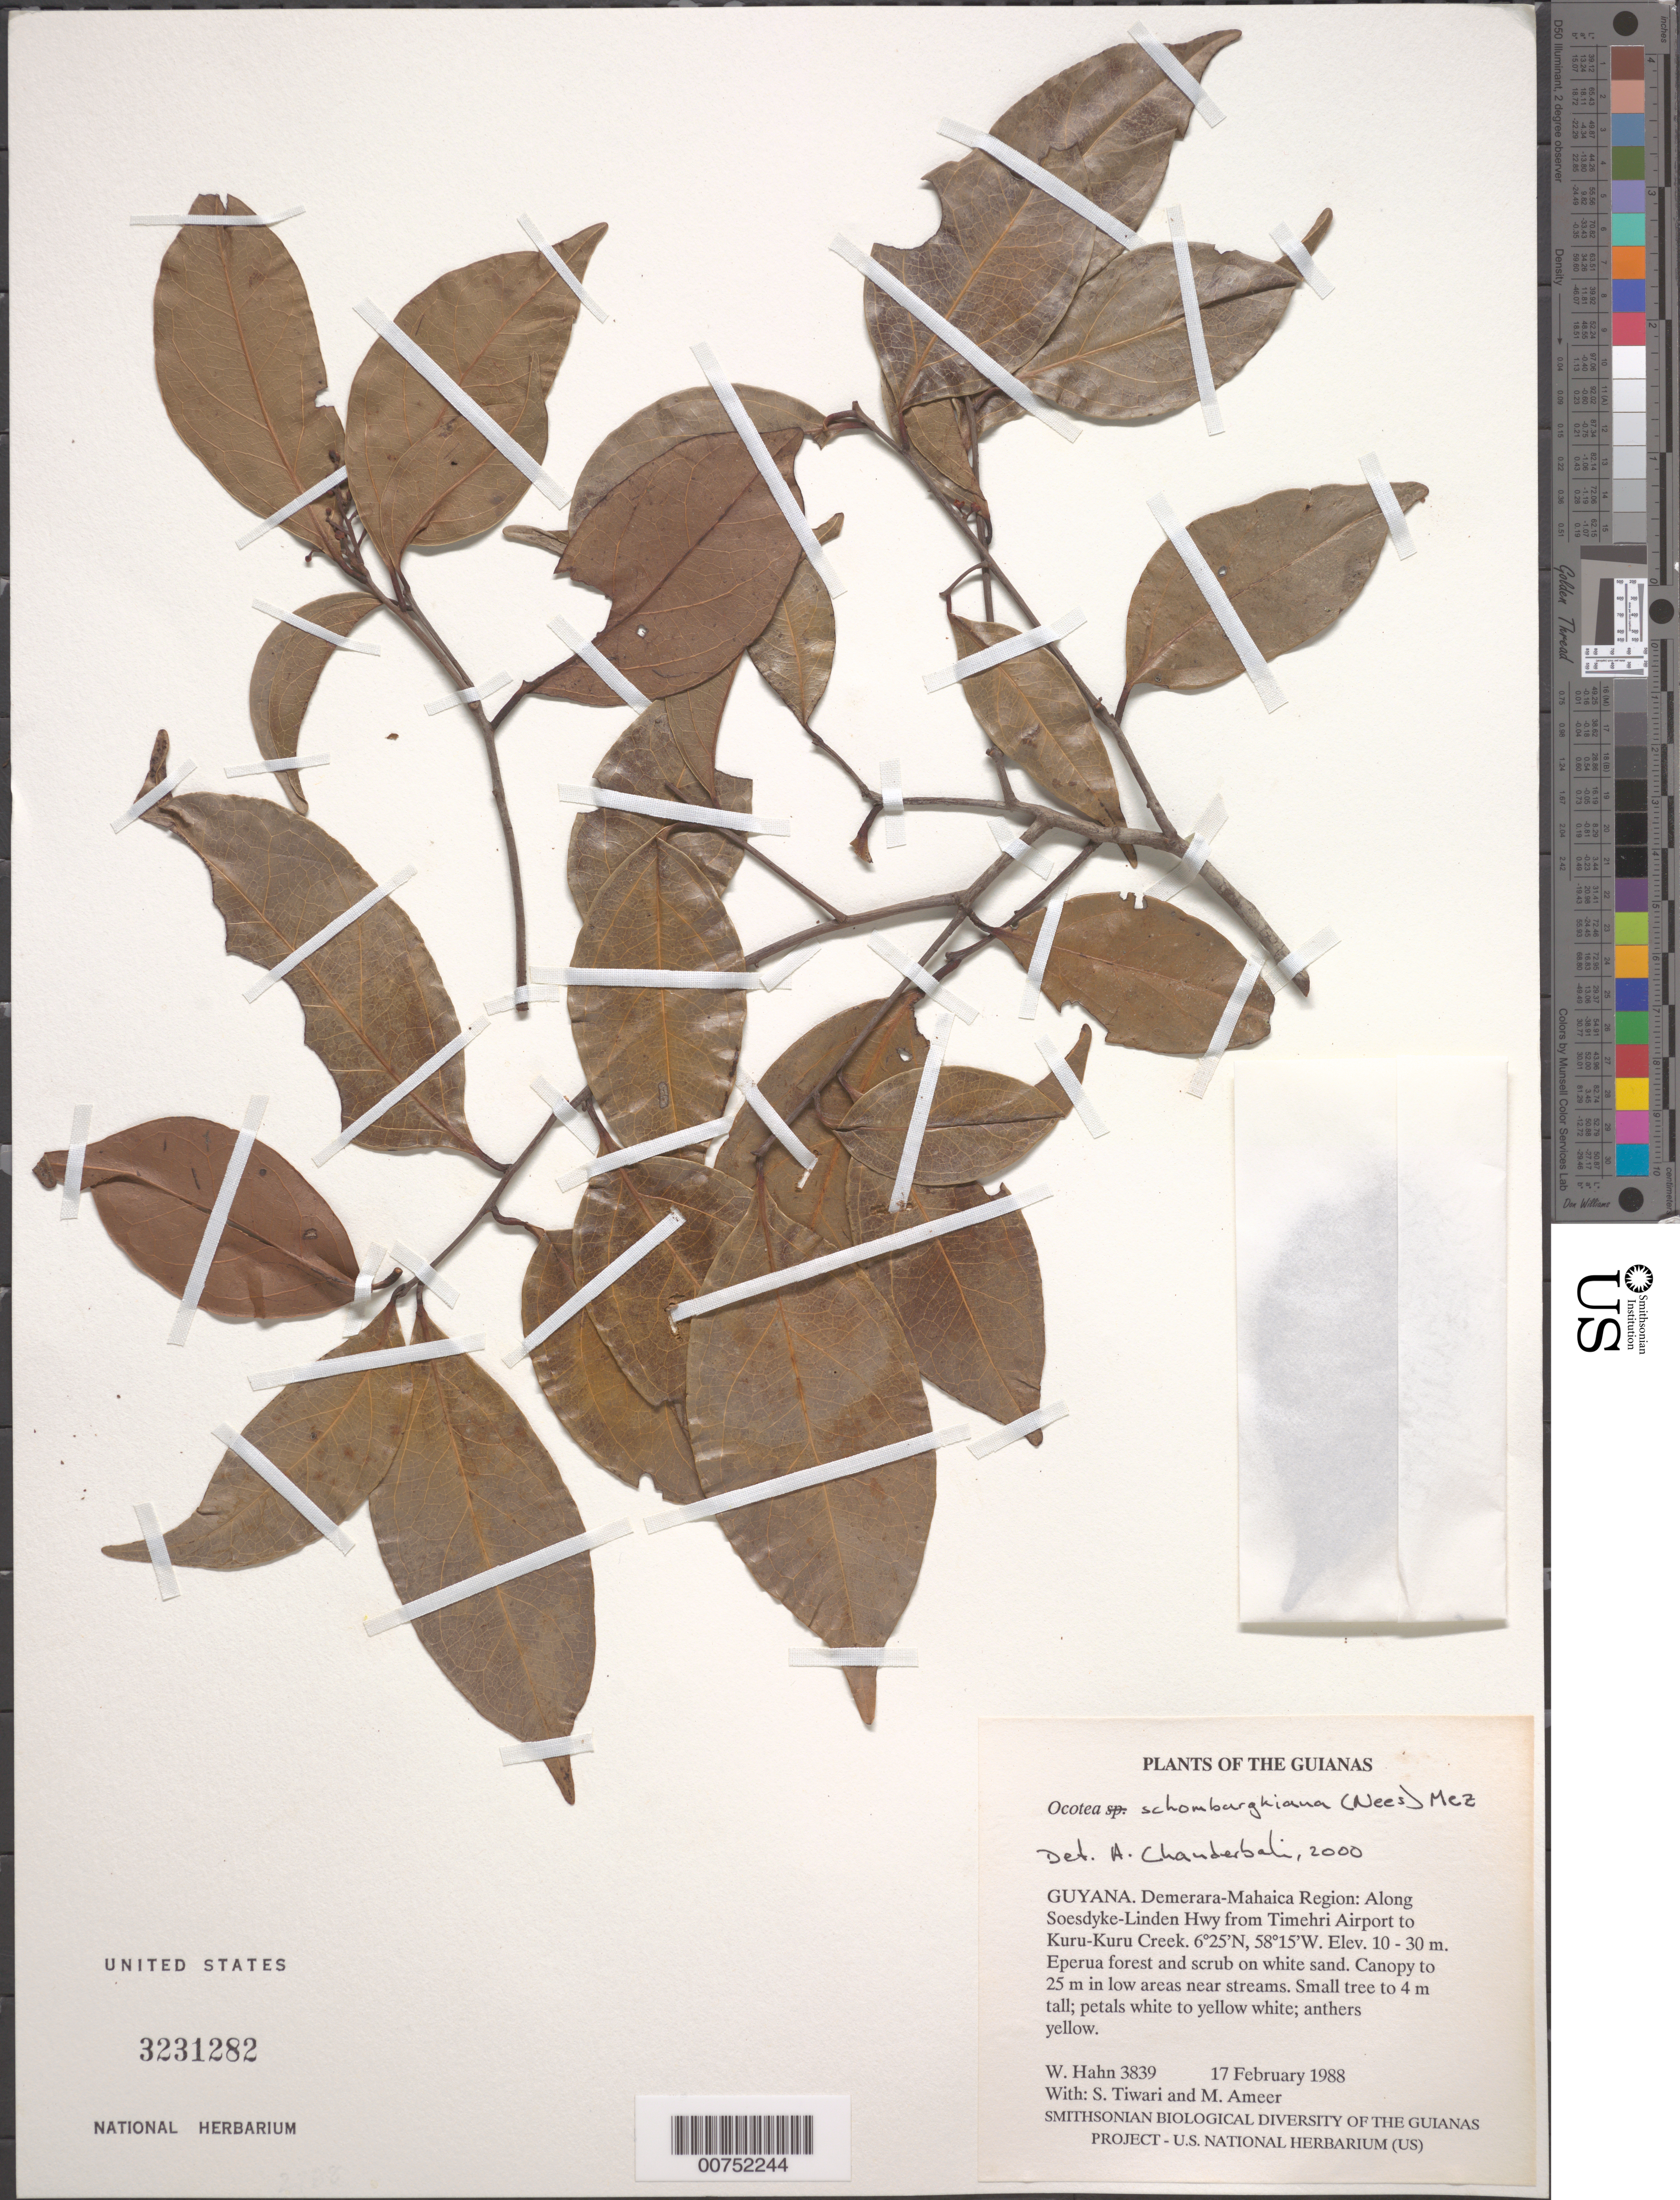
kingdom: Plantae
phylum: Tracheophyta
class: Magnoliopsida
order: Laurales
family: Lauraceae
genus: Ocotea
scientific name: Ocotea schomburgkiana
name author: (Nees) Mez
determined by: Chanderbali, Andre Shashi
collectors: W. Hahn, S. Tiwari & M. Ameer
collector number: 3839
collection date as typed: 17 February 1988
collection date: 1988-02-17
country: Guyana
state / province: Demerara-Mahaica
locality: Along Soesdyke-Linden Hwy from Timehri Airport to Kuru-Kuru Creek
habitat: Eperua forest and scrub on white sand. Canopy to 25 m in low areas near streams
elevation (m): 10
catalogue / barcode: US 3231282